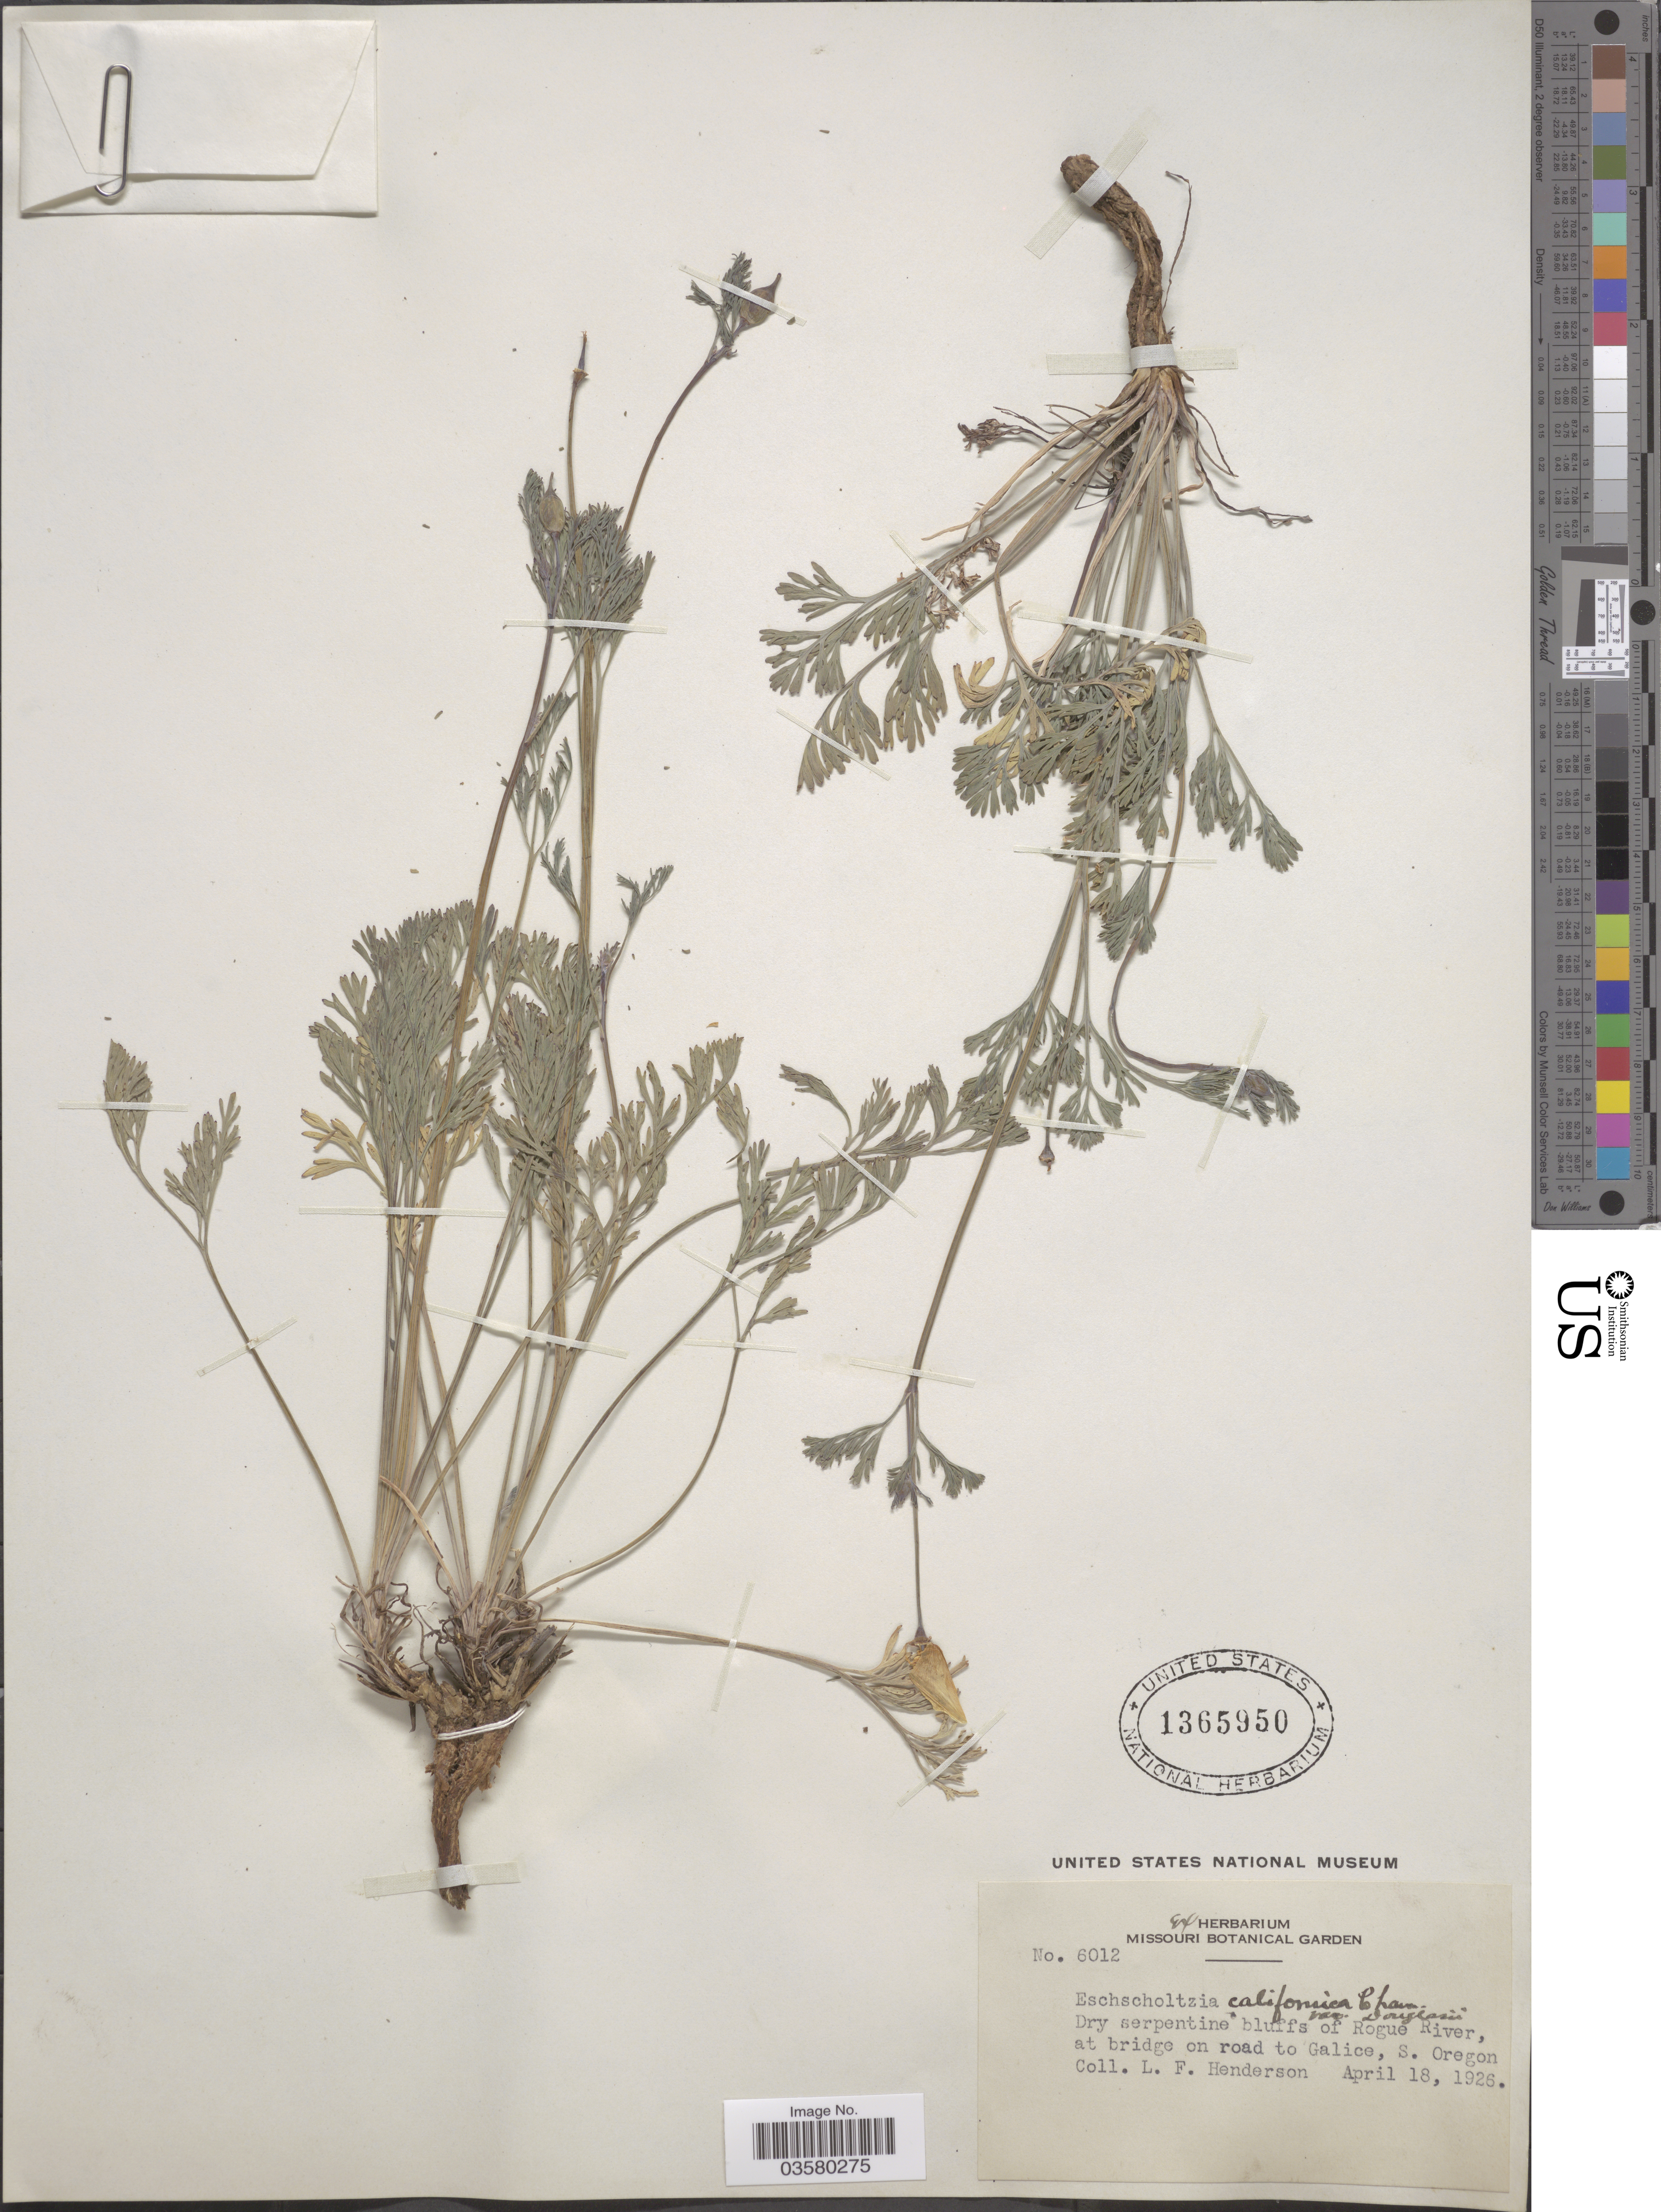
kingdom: Plantae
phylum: Tracheophyta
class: Magnoliopsida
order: Ranunculales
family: Papaveraceae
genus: Eschscholzia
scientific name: Eschscholzia californica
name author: Cham.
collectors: L. Henderson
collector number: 6012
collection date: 1926-04-18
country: United States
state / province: Oregon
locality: Bluffs of Rogue River, at bridge on road to Galice, S. Oregon.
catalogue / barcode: US 1365950